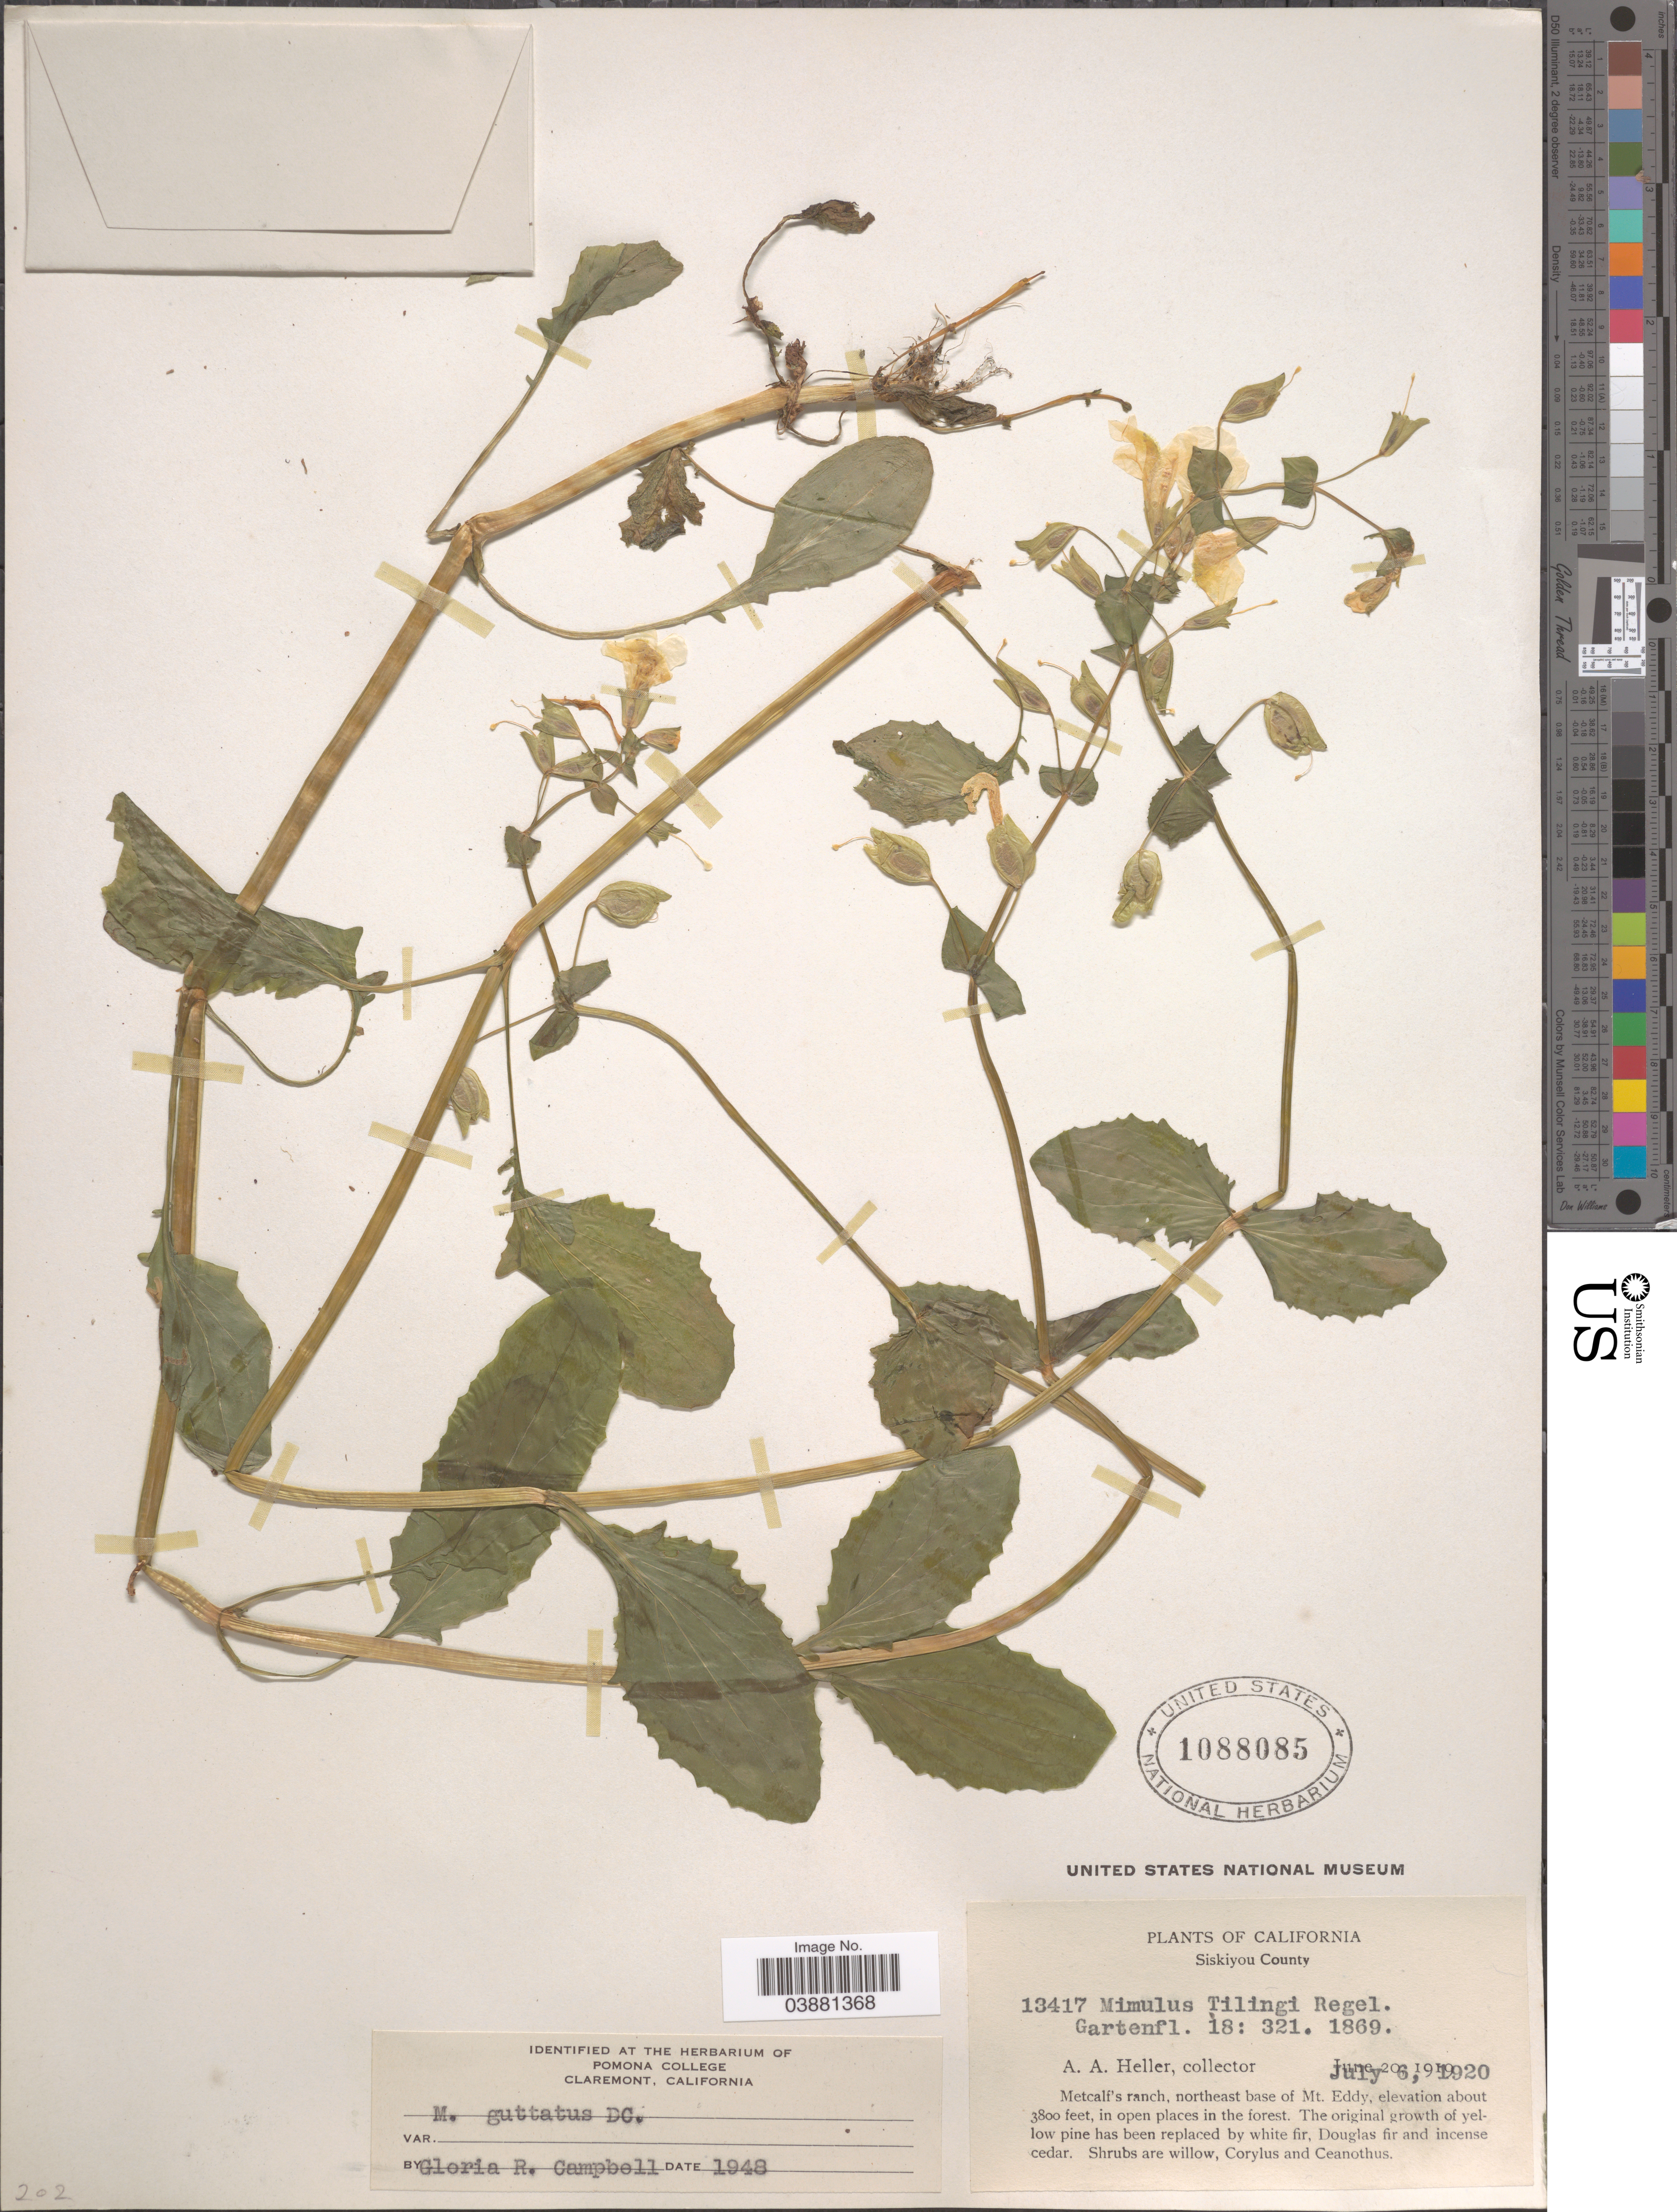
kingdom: Plantae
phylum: Tracheophyta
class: Magnoliopsida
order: Lamiales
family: Phrymaceae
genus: Mimulus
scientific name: Mimulus guttatus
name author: DC.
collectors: A. A. Heller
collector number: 13417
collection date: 1920-07-06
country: United States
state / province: California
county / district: Siskiyou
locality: Siskiyou County. Metcalf's ranch, northeast base of Mt. Eddy, in open places in the forest.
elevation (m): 1158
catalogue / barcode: US 1088085